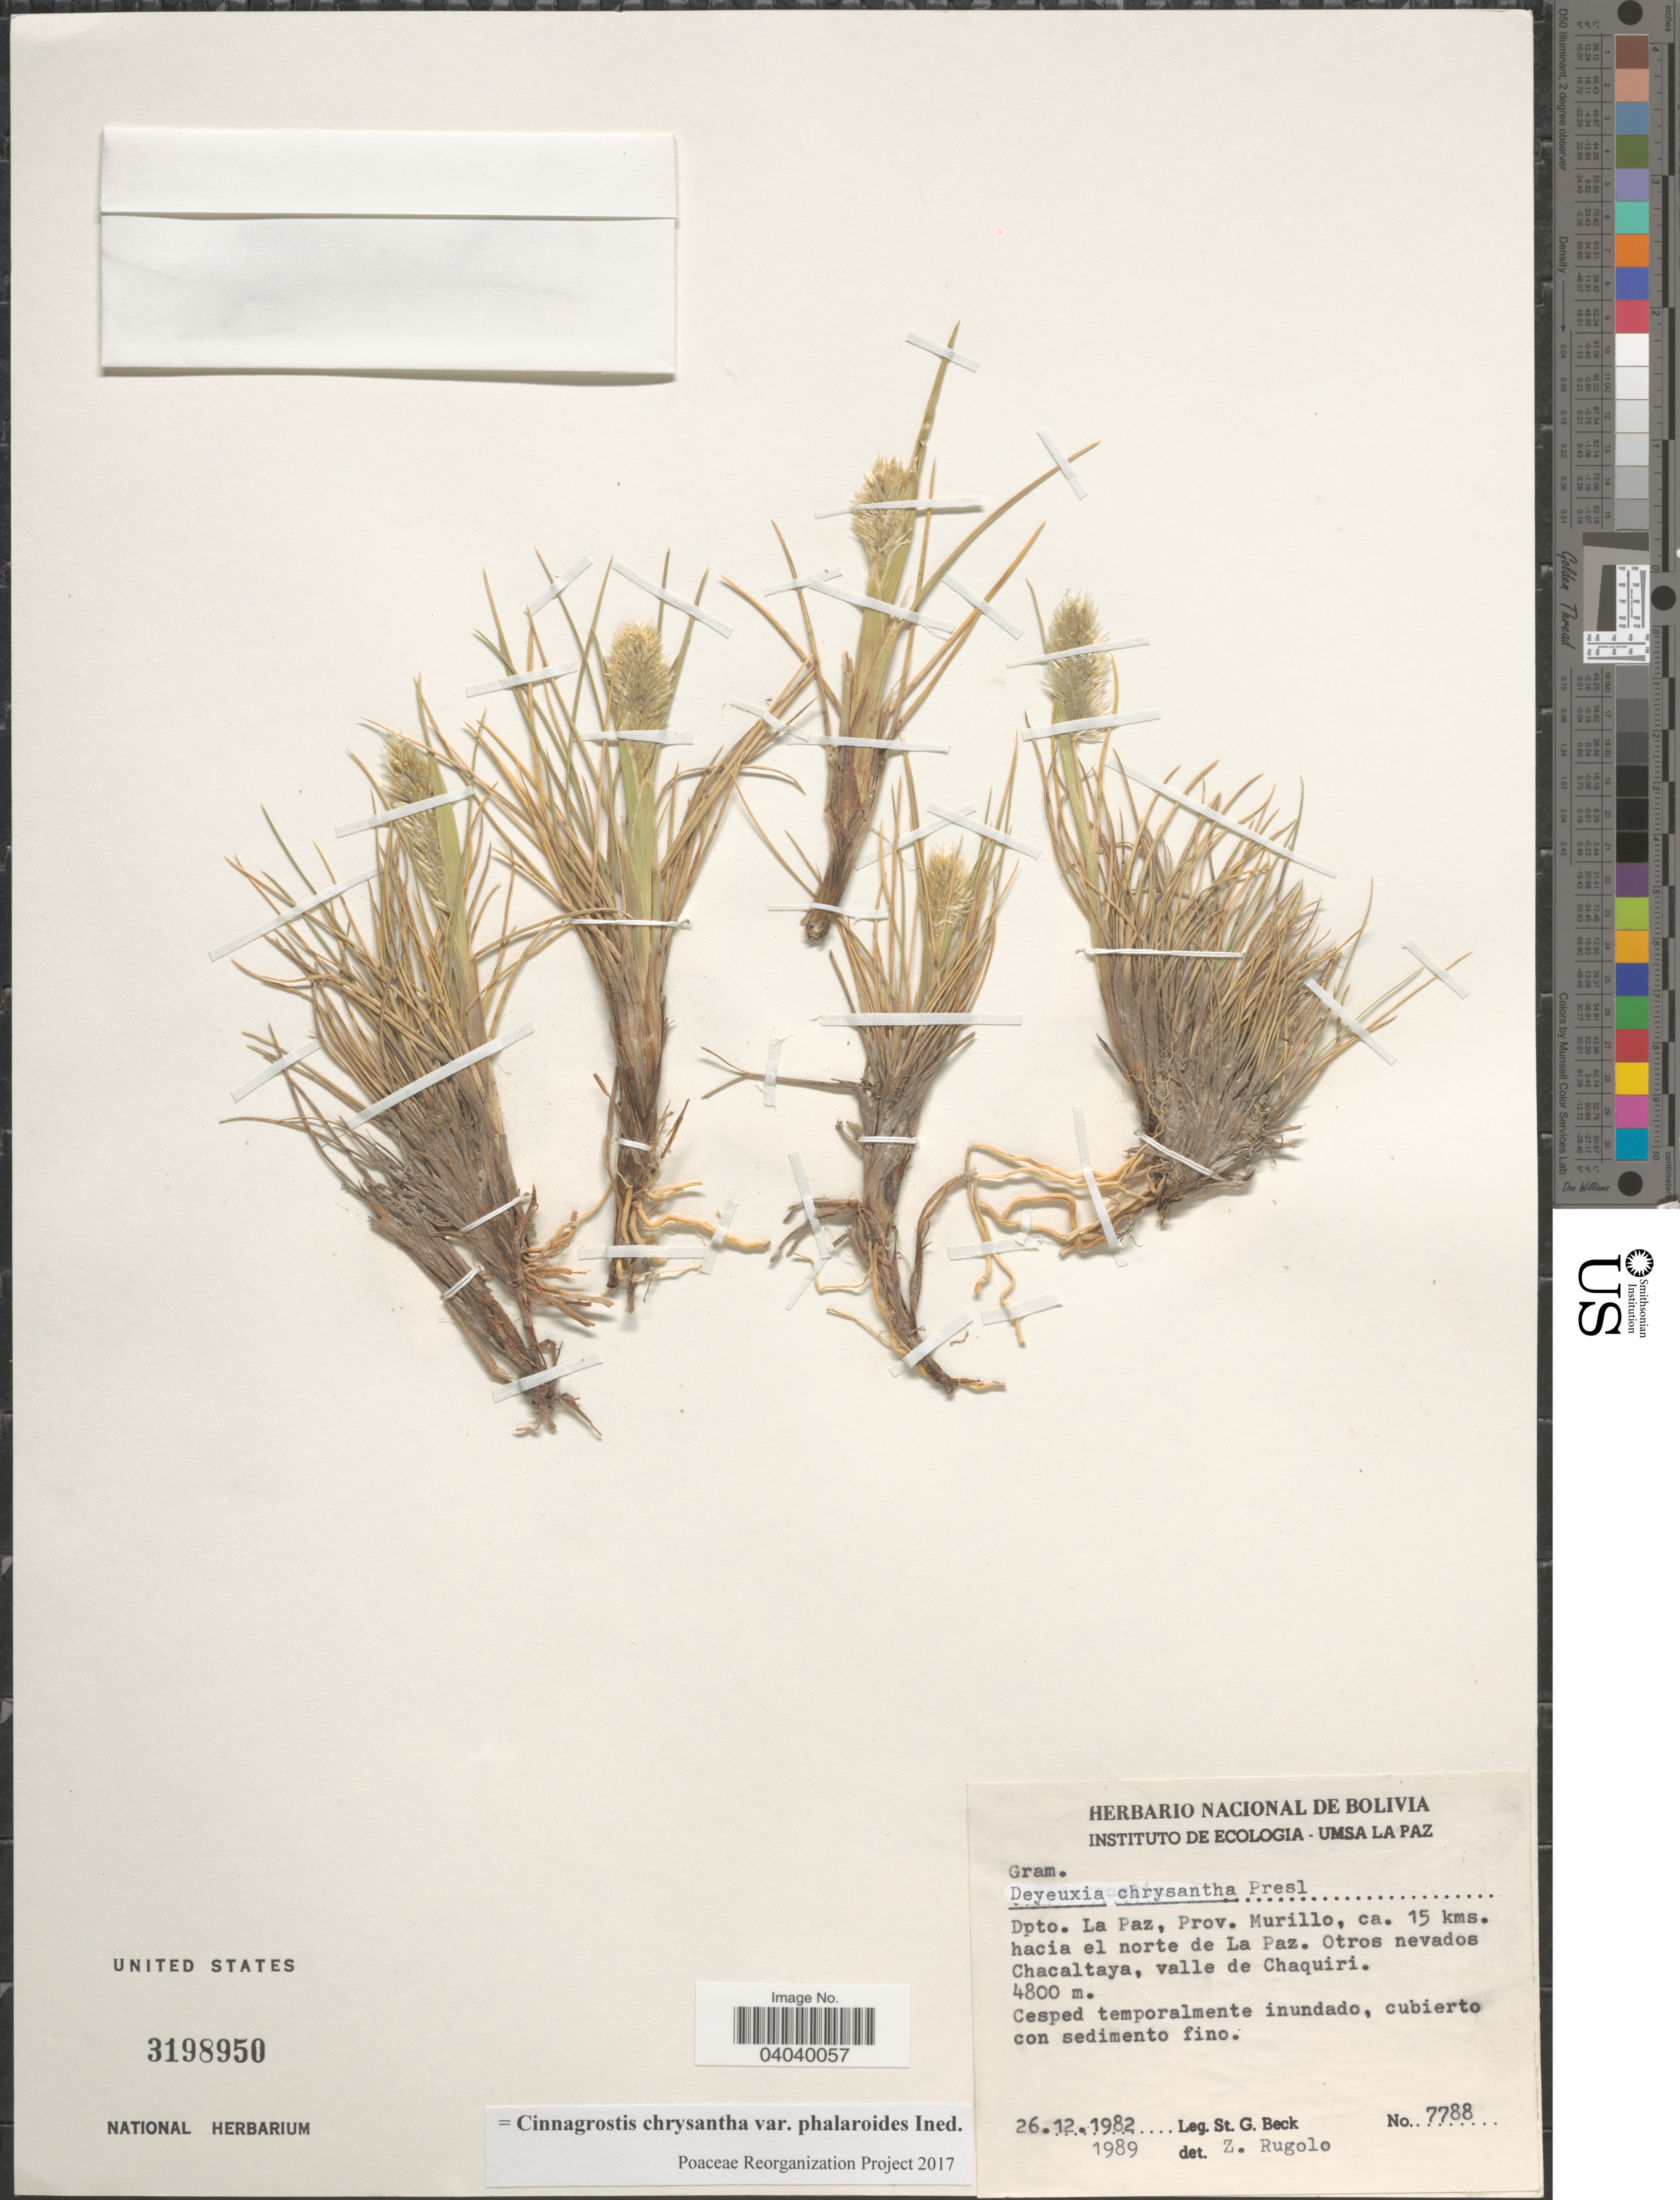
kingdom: Plantae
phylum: Tracheophyta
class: Liliopsida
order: Poales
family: Poaceae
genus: Deschampsia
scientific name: Deschampsia chrysantha var. phalaroides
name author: (Wedd.) Saarela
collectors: S. G. Beck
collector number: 7788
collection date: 1982-12-26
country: Bolivia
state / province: La Paz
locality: Dpto. La Paz, Prov. Murillo, ca. 15 kms. hacia el norte de La Paz. Otros nevados Chacaltaya, valle de Chaquiri.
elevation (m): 4800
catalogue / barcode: US 3198950